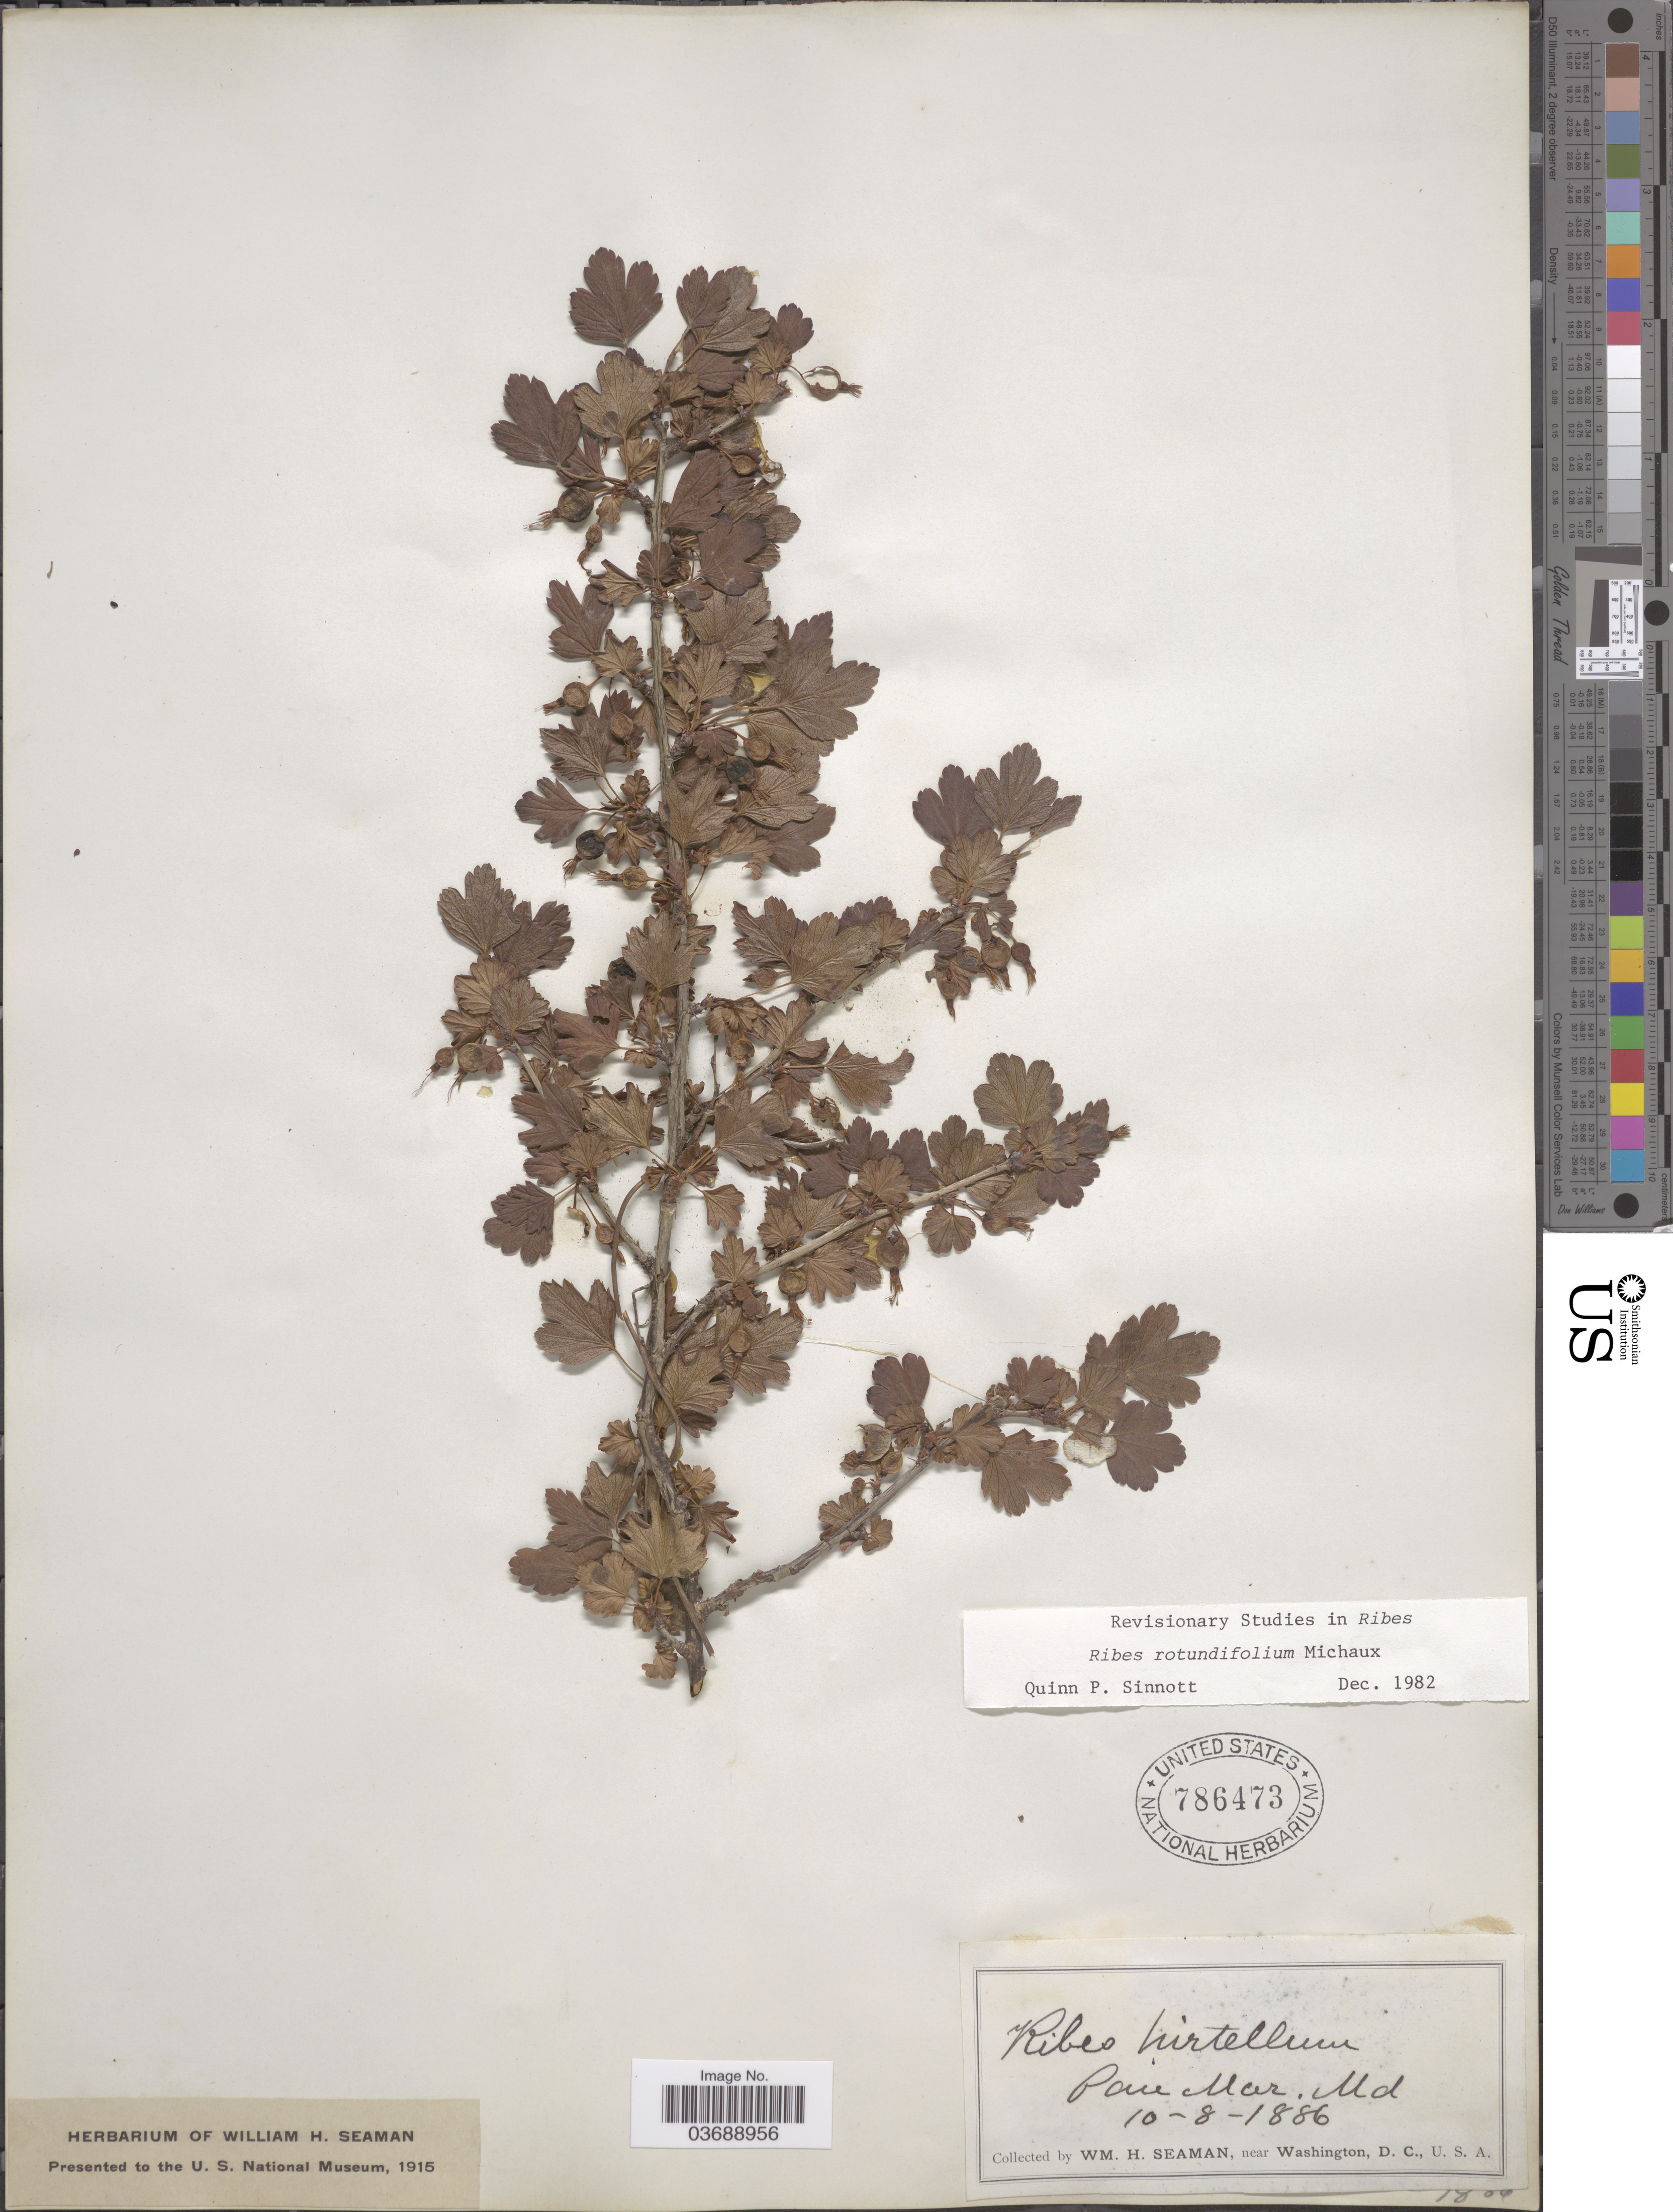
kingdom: Plantae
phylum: Tracheophyta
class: Magnoliopsida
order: Saxifragales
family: Grossulariaceae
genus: Ribes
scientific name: Ribes rotundifolium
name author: Michx.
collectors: W. Seaman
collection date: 1886-10-08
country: United States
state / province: Maryland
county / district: Washington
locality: Pan Mar.*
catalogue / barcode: US 786473